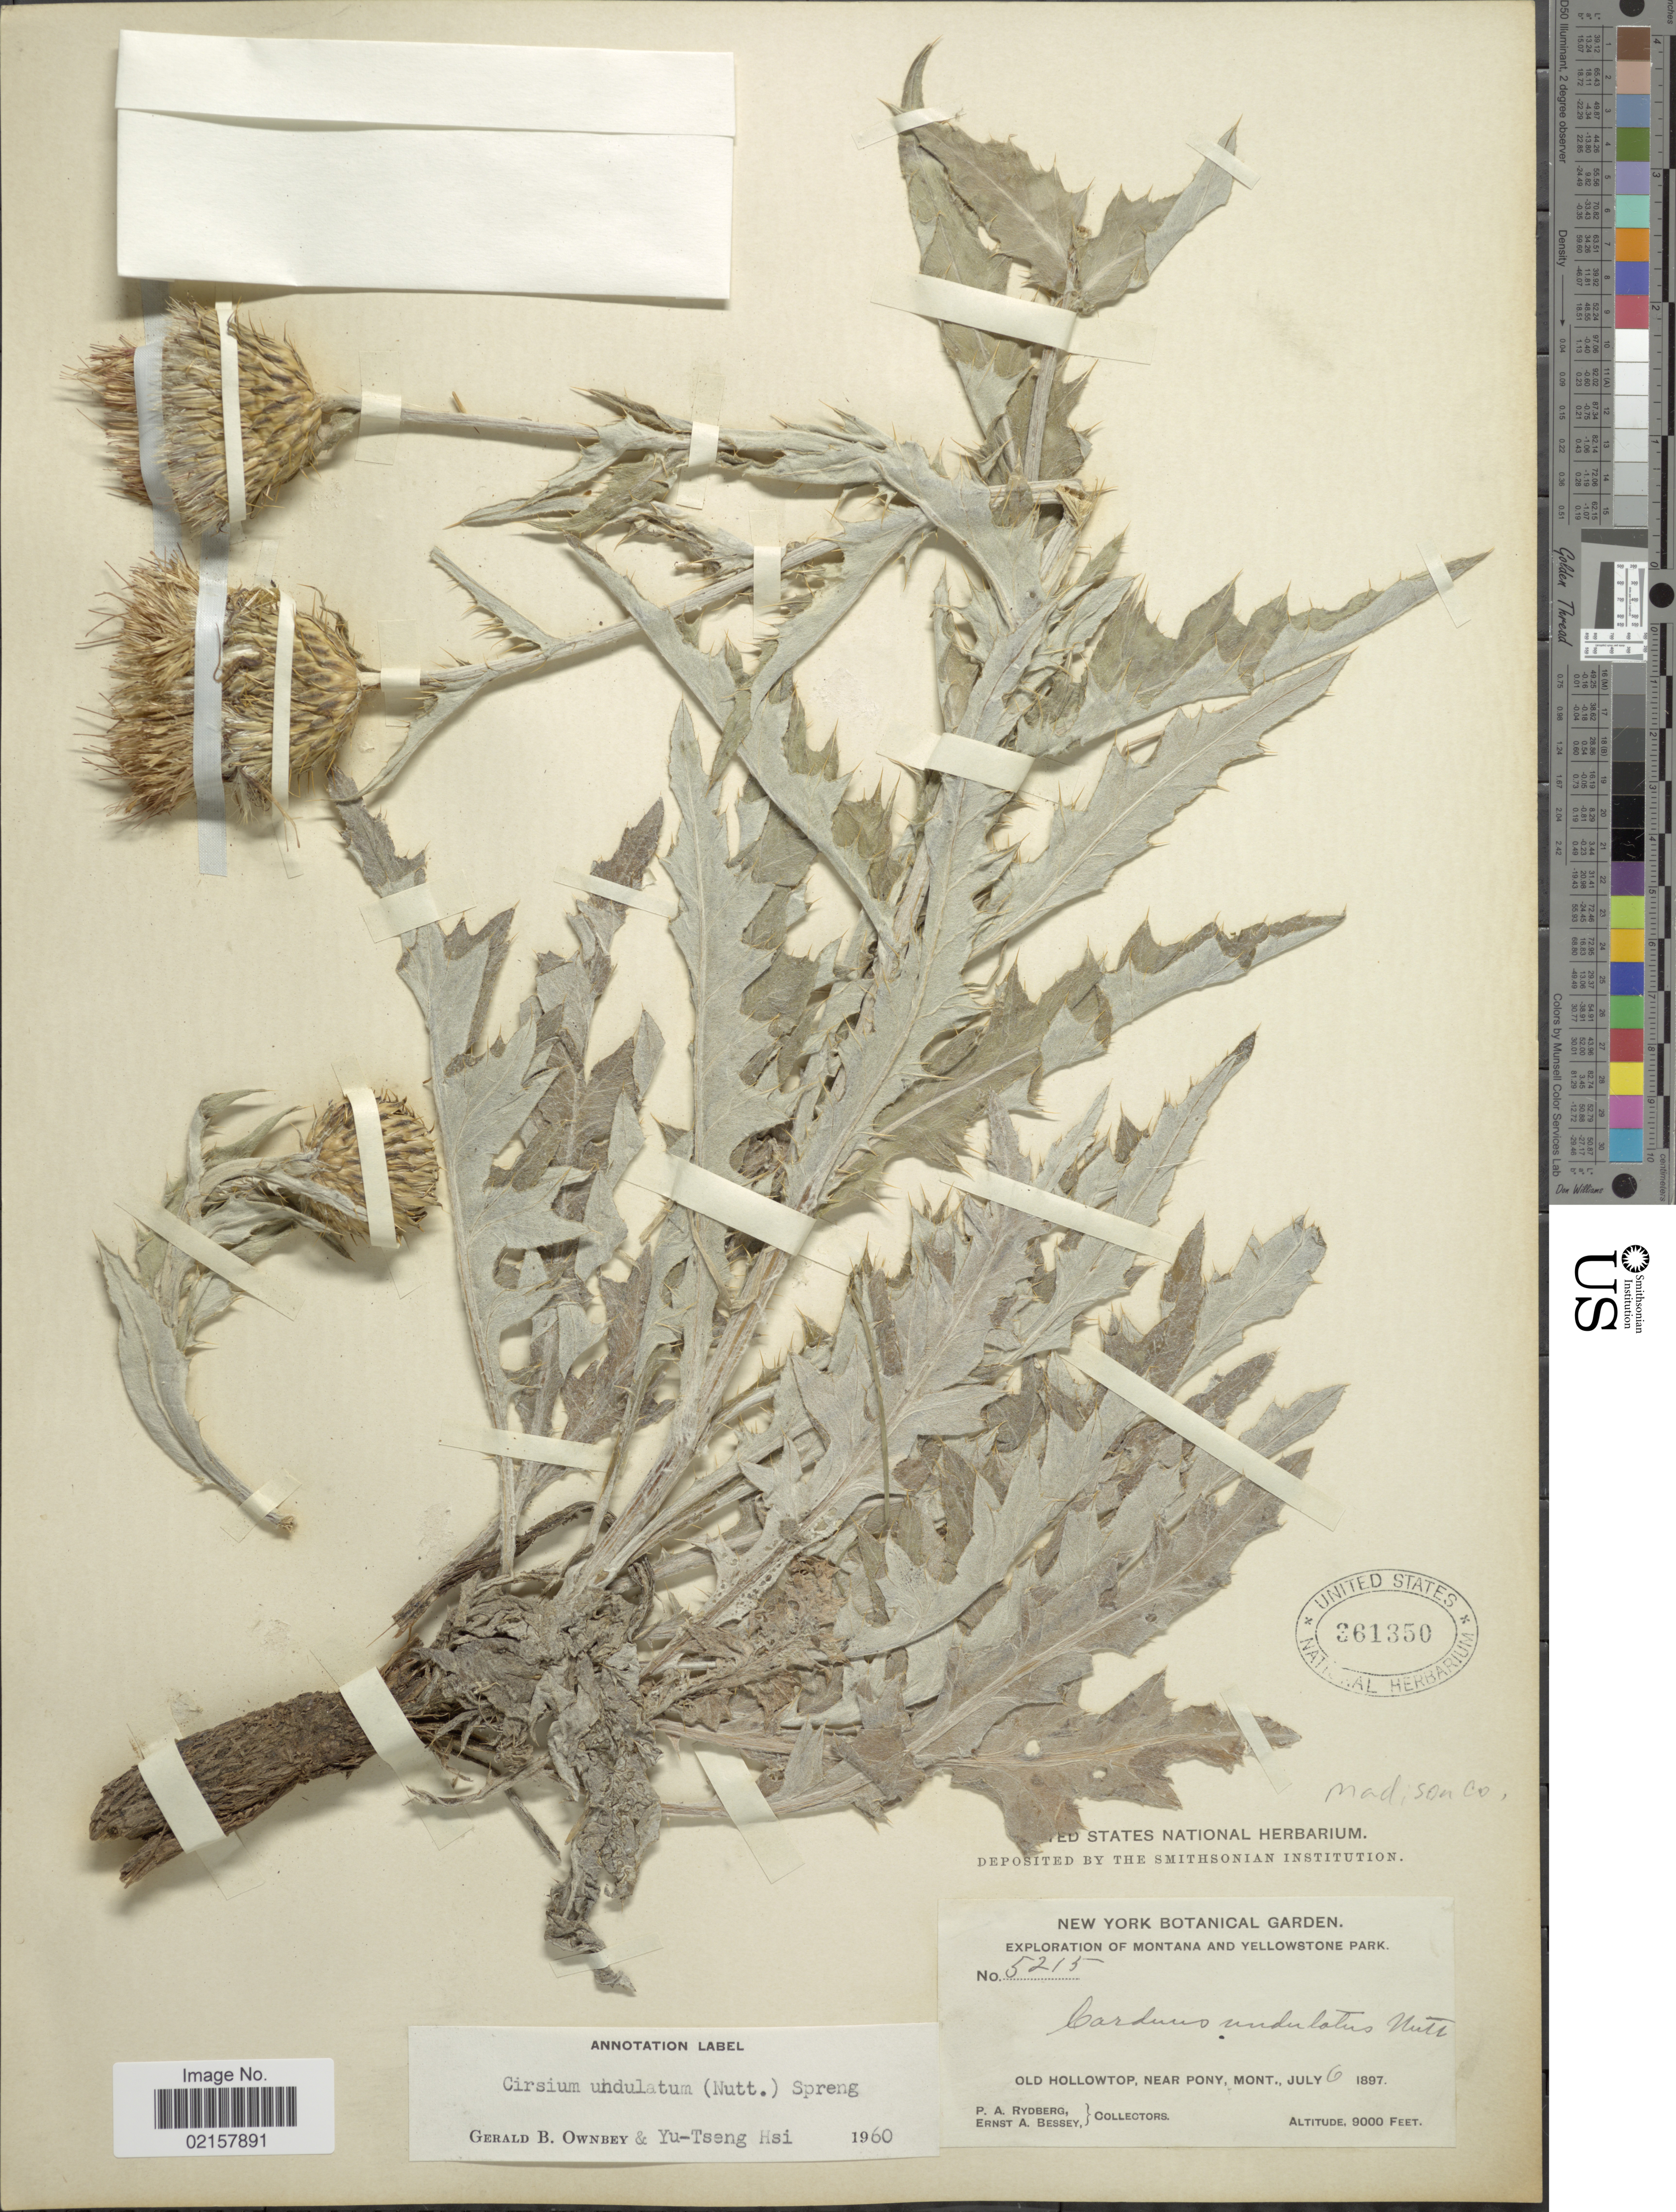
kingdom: Plantae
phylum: Tracheophyta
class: Magnoliopsida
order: Asterales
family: Asteraceae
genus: Cirsium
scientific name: Cirsium undulatum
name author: (Nutt.) Spreng.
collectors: P. A. Rydberg & E. A. Bessey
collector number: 5215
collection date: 1897-07-06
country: United States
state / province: Montana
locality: Old Hollowtop, near Pny.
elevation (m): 2743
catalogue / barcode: US 361350